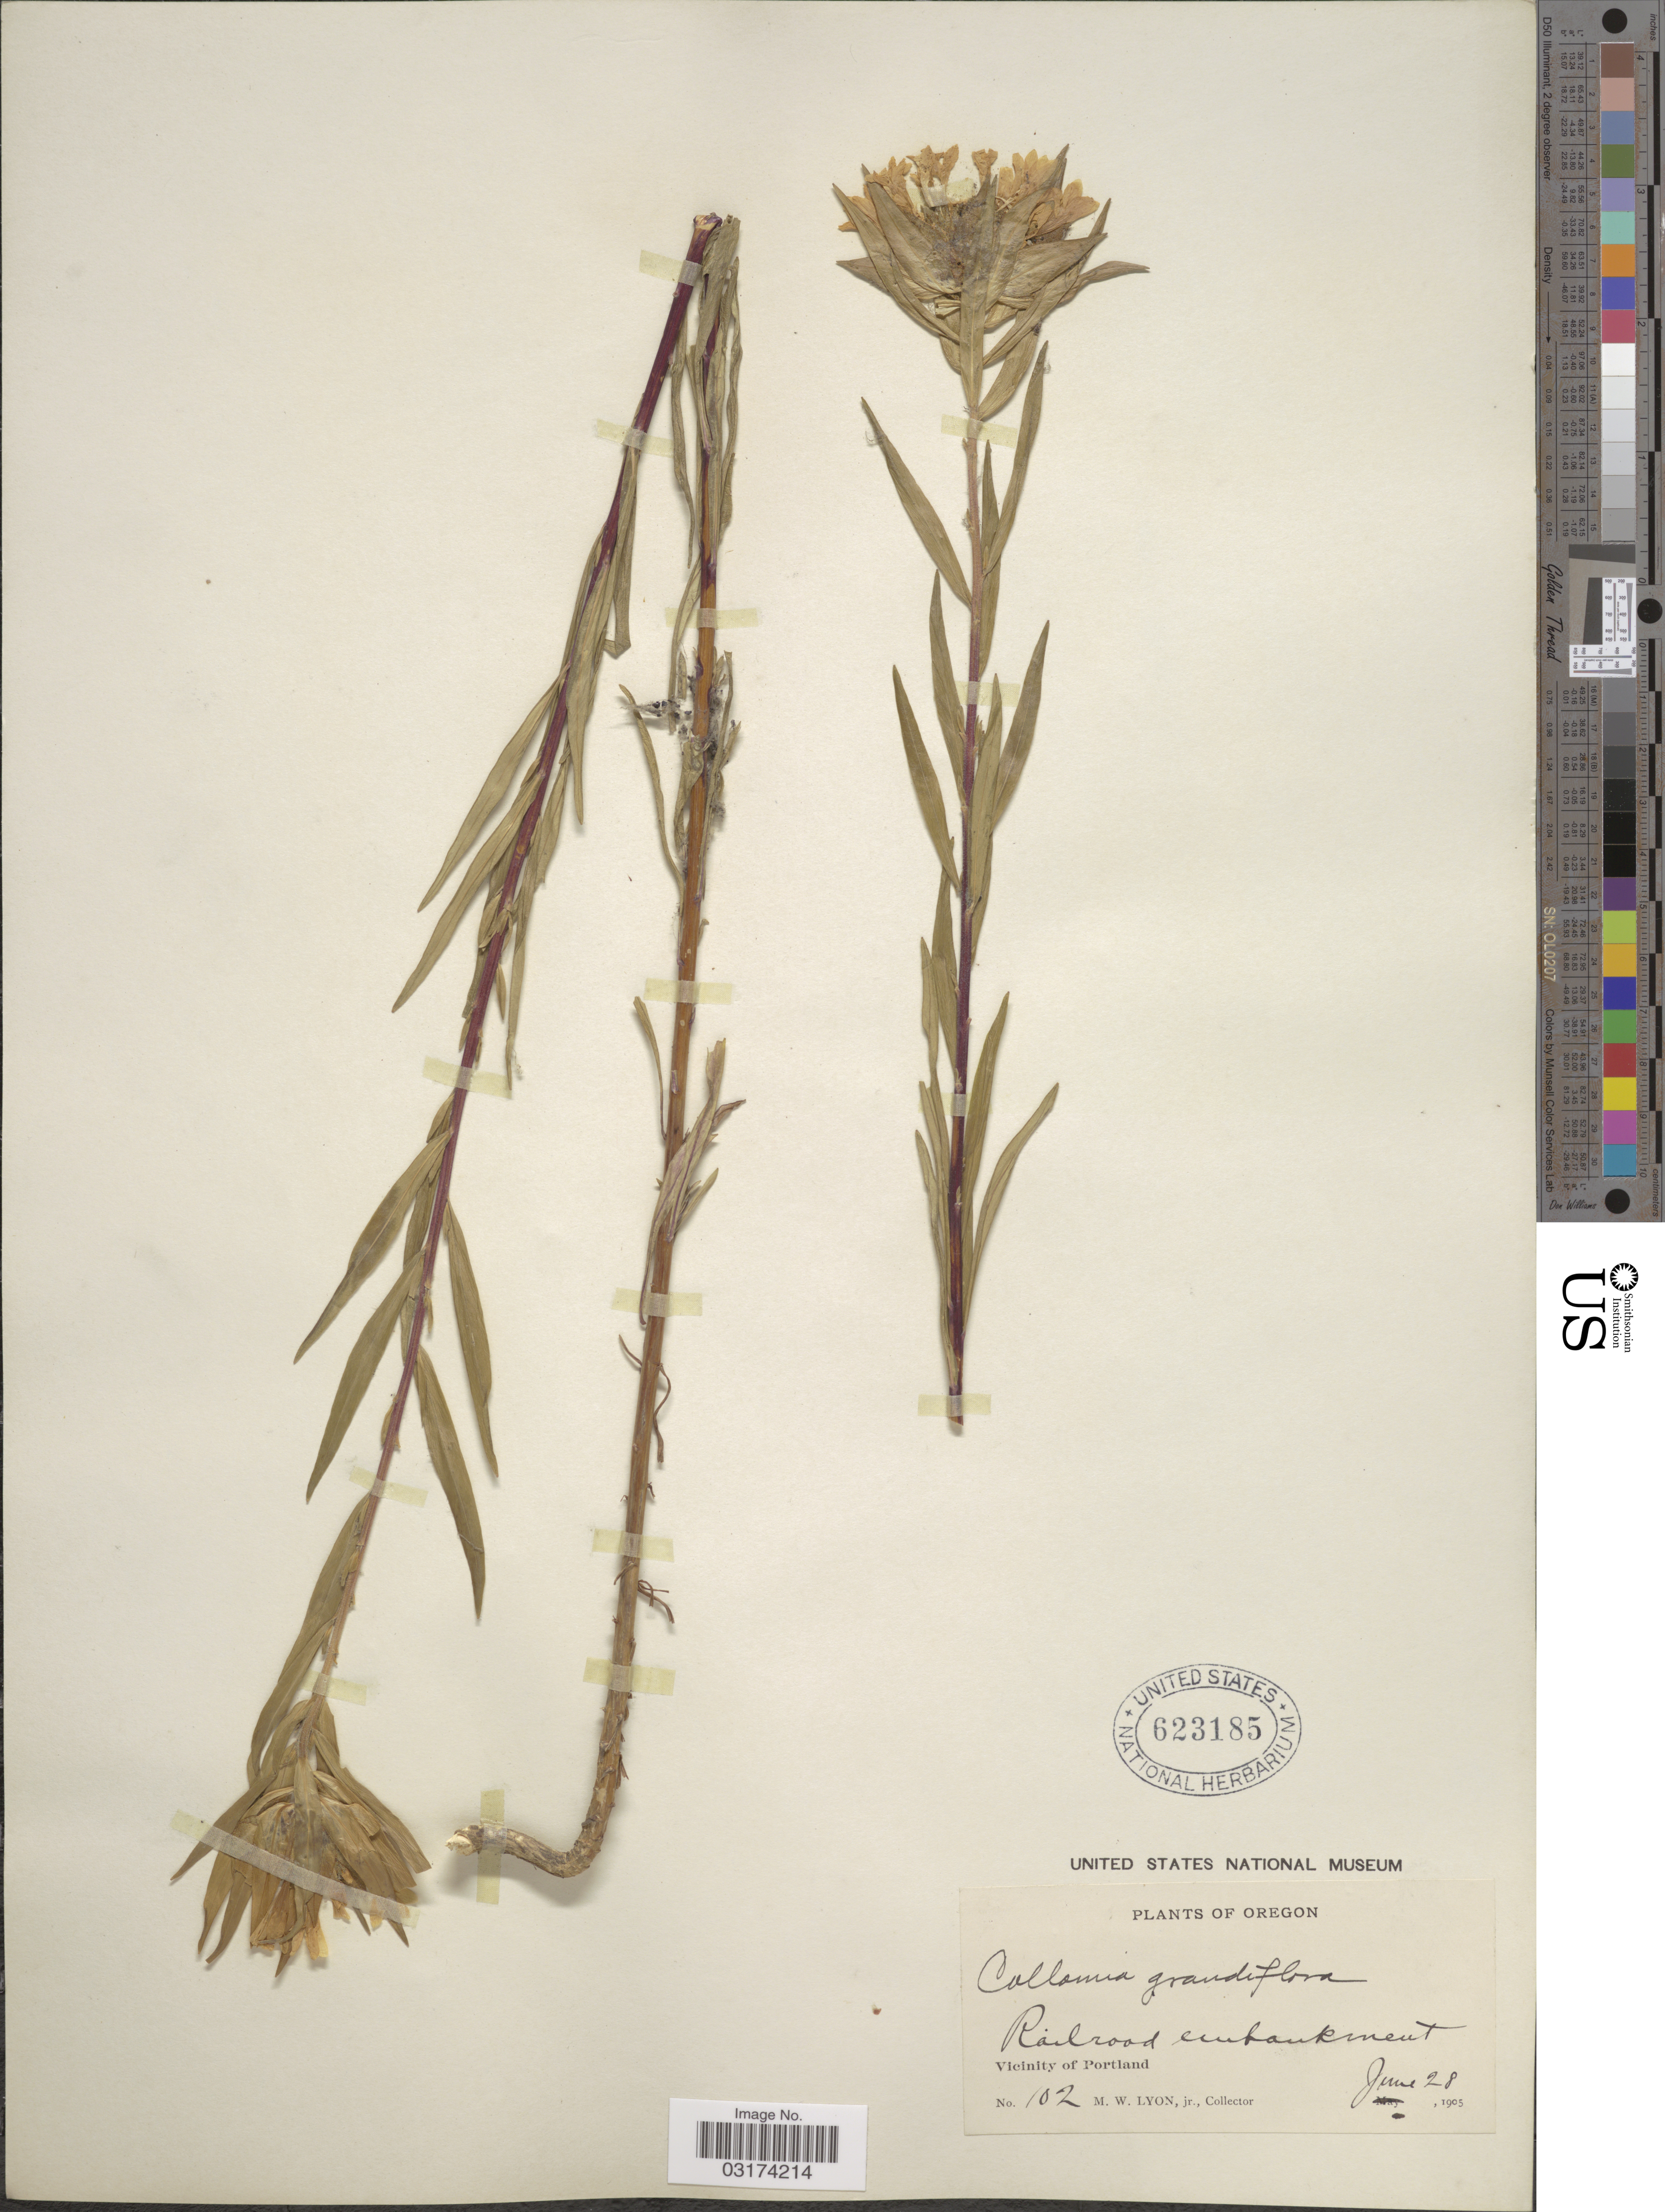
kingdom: Plantae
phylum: Tracheophyta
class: Magnoliopsida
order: Ericales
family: Polemoniaceae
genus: Collomia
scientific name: Collomia grandiflora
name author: Douglas ex Lindl.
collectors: M. W. Lyon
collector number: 102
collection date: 1905-06-28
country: United States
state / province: Oregon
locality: Railwood embankment. Vicinity of Portland.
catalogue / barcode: US 623185